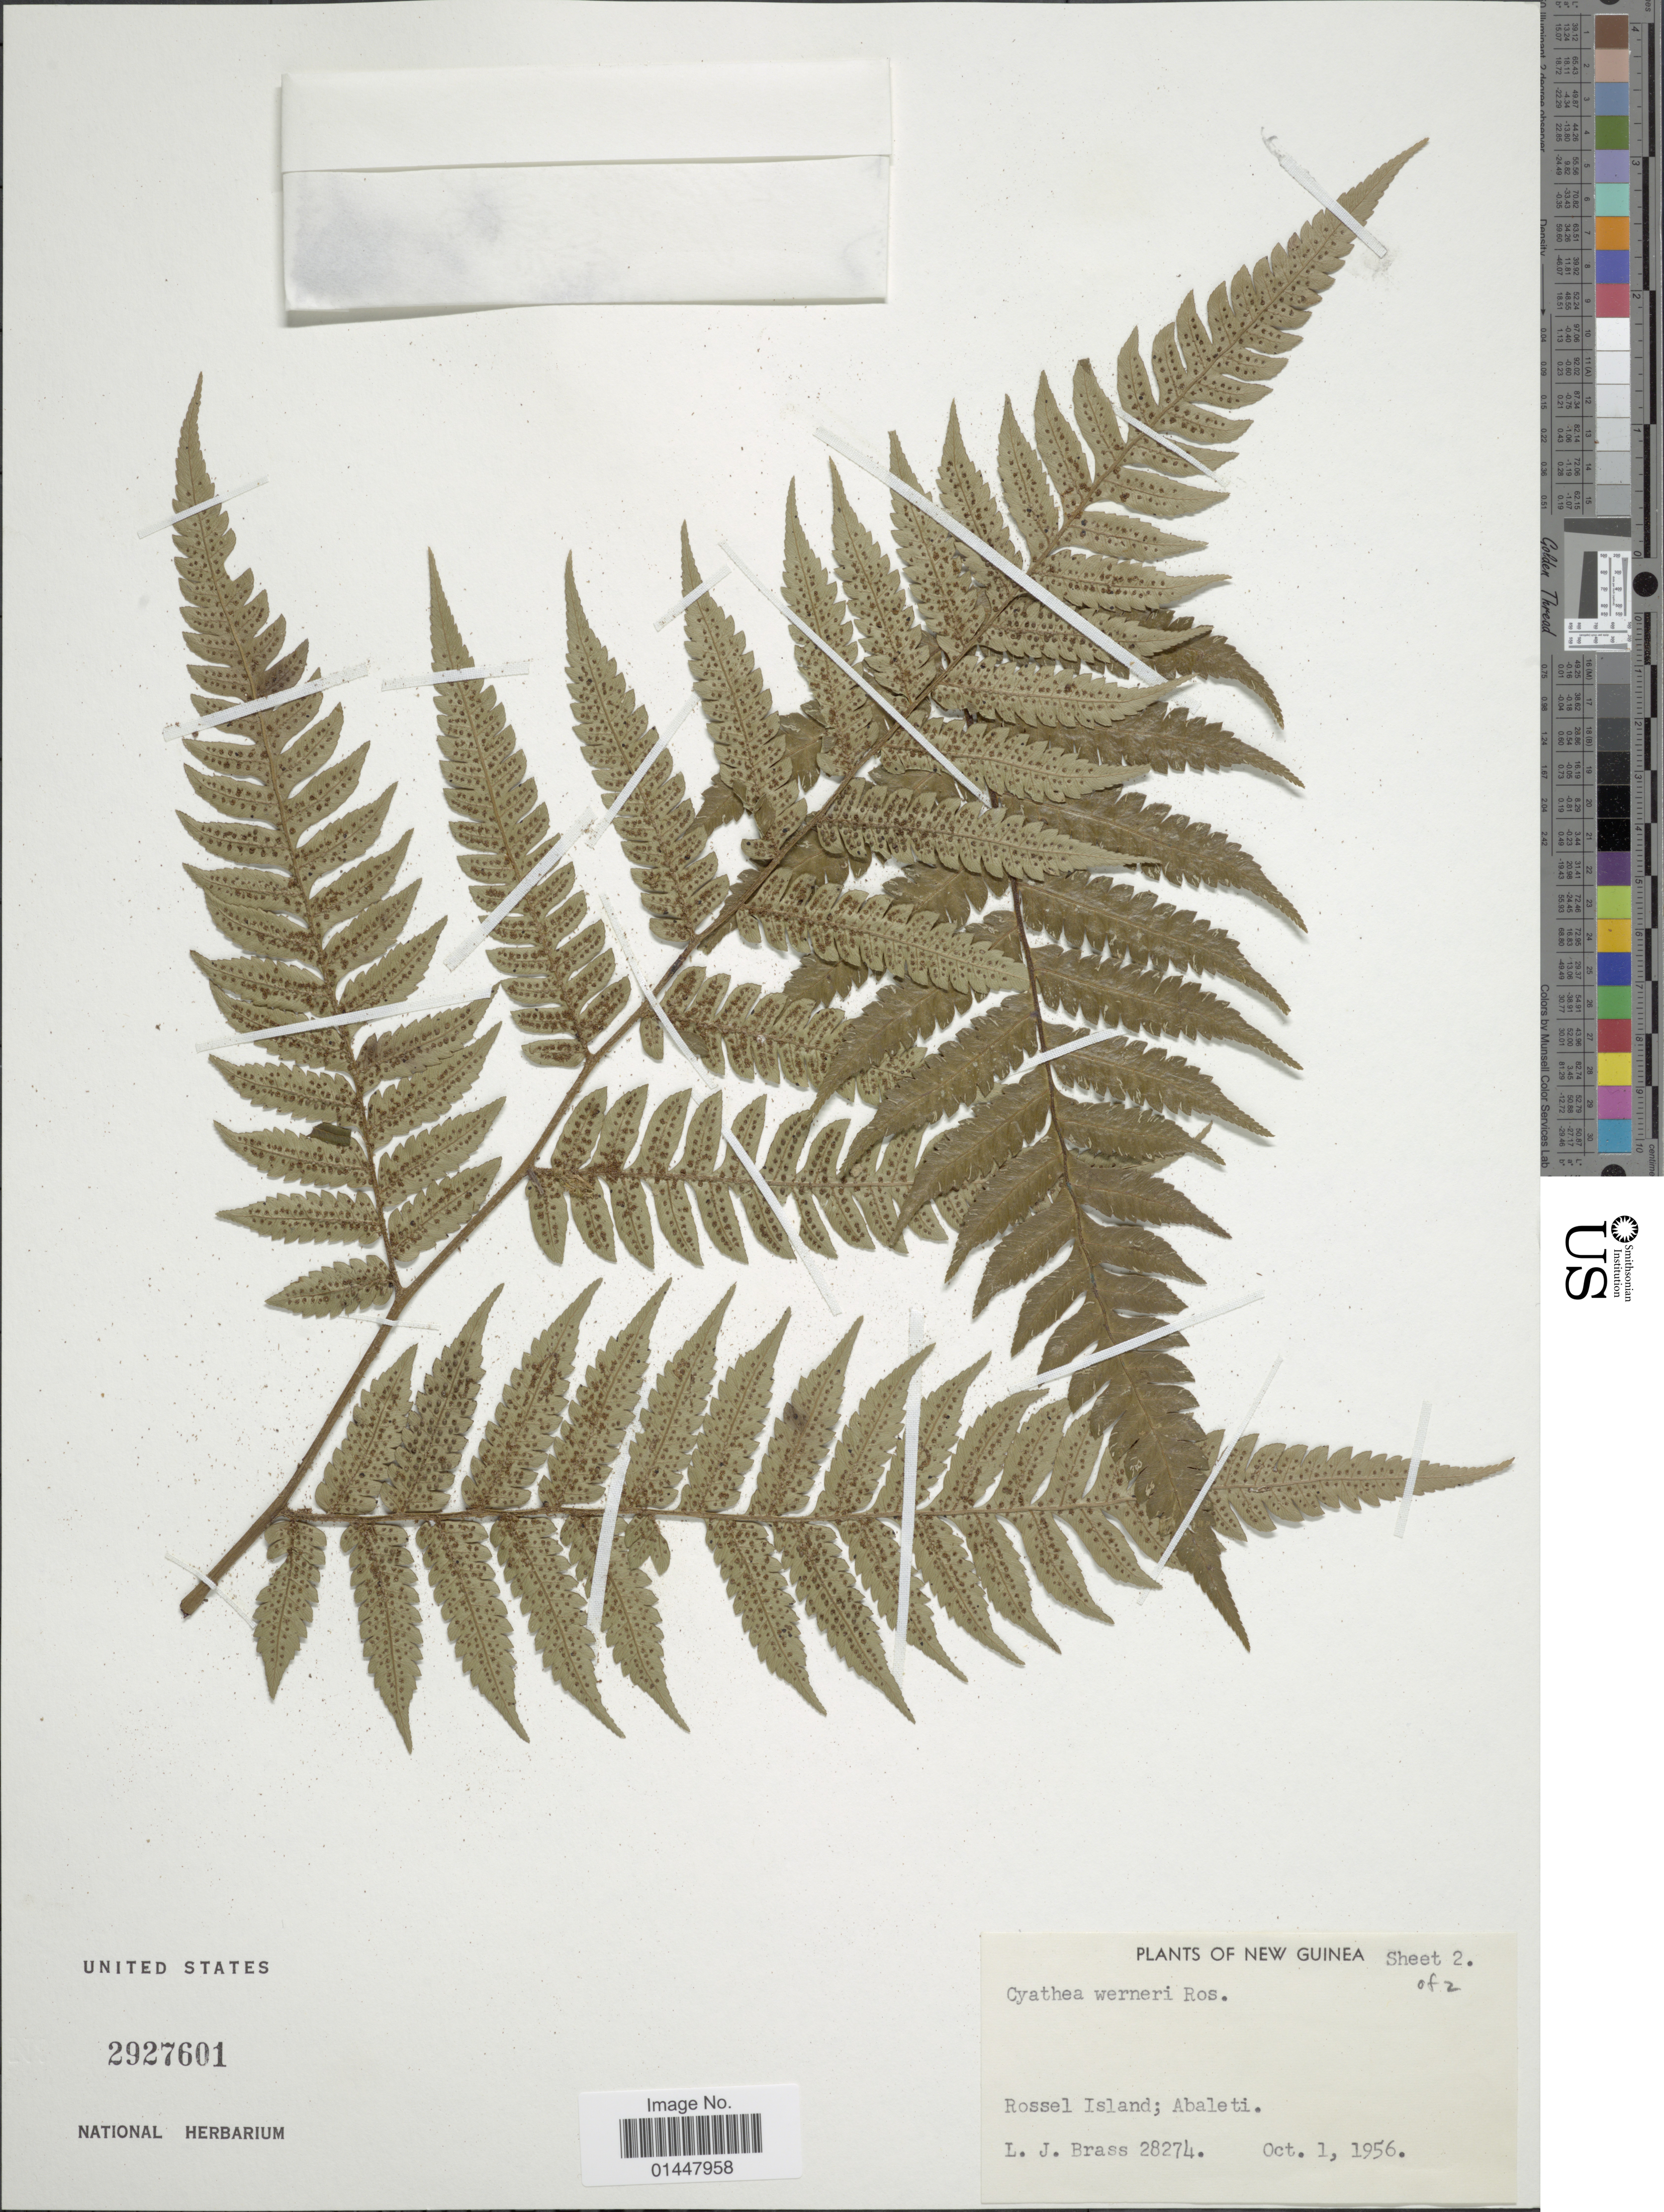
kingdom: Plantae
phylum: Tracheophyta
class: Polypodiopsida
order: Cyatheales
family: Cyatheaceae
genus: Sphaeropteris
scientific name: Sphaeropteris werneri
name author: (Rosenst.) R.M. Tryon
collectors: L. J. Brass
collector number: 28274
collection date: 1956-10-01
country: Papua New Guinea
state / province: Milne Bay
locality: New Guinea, Rossel Island; Abaleti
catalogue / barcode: US 2927601